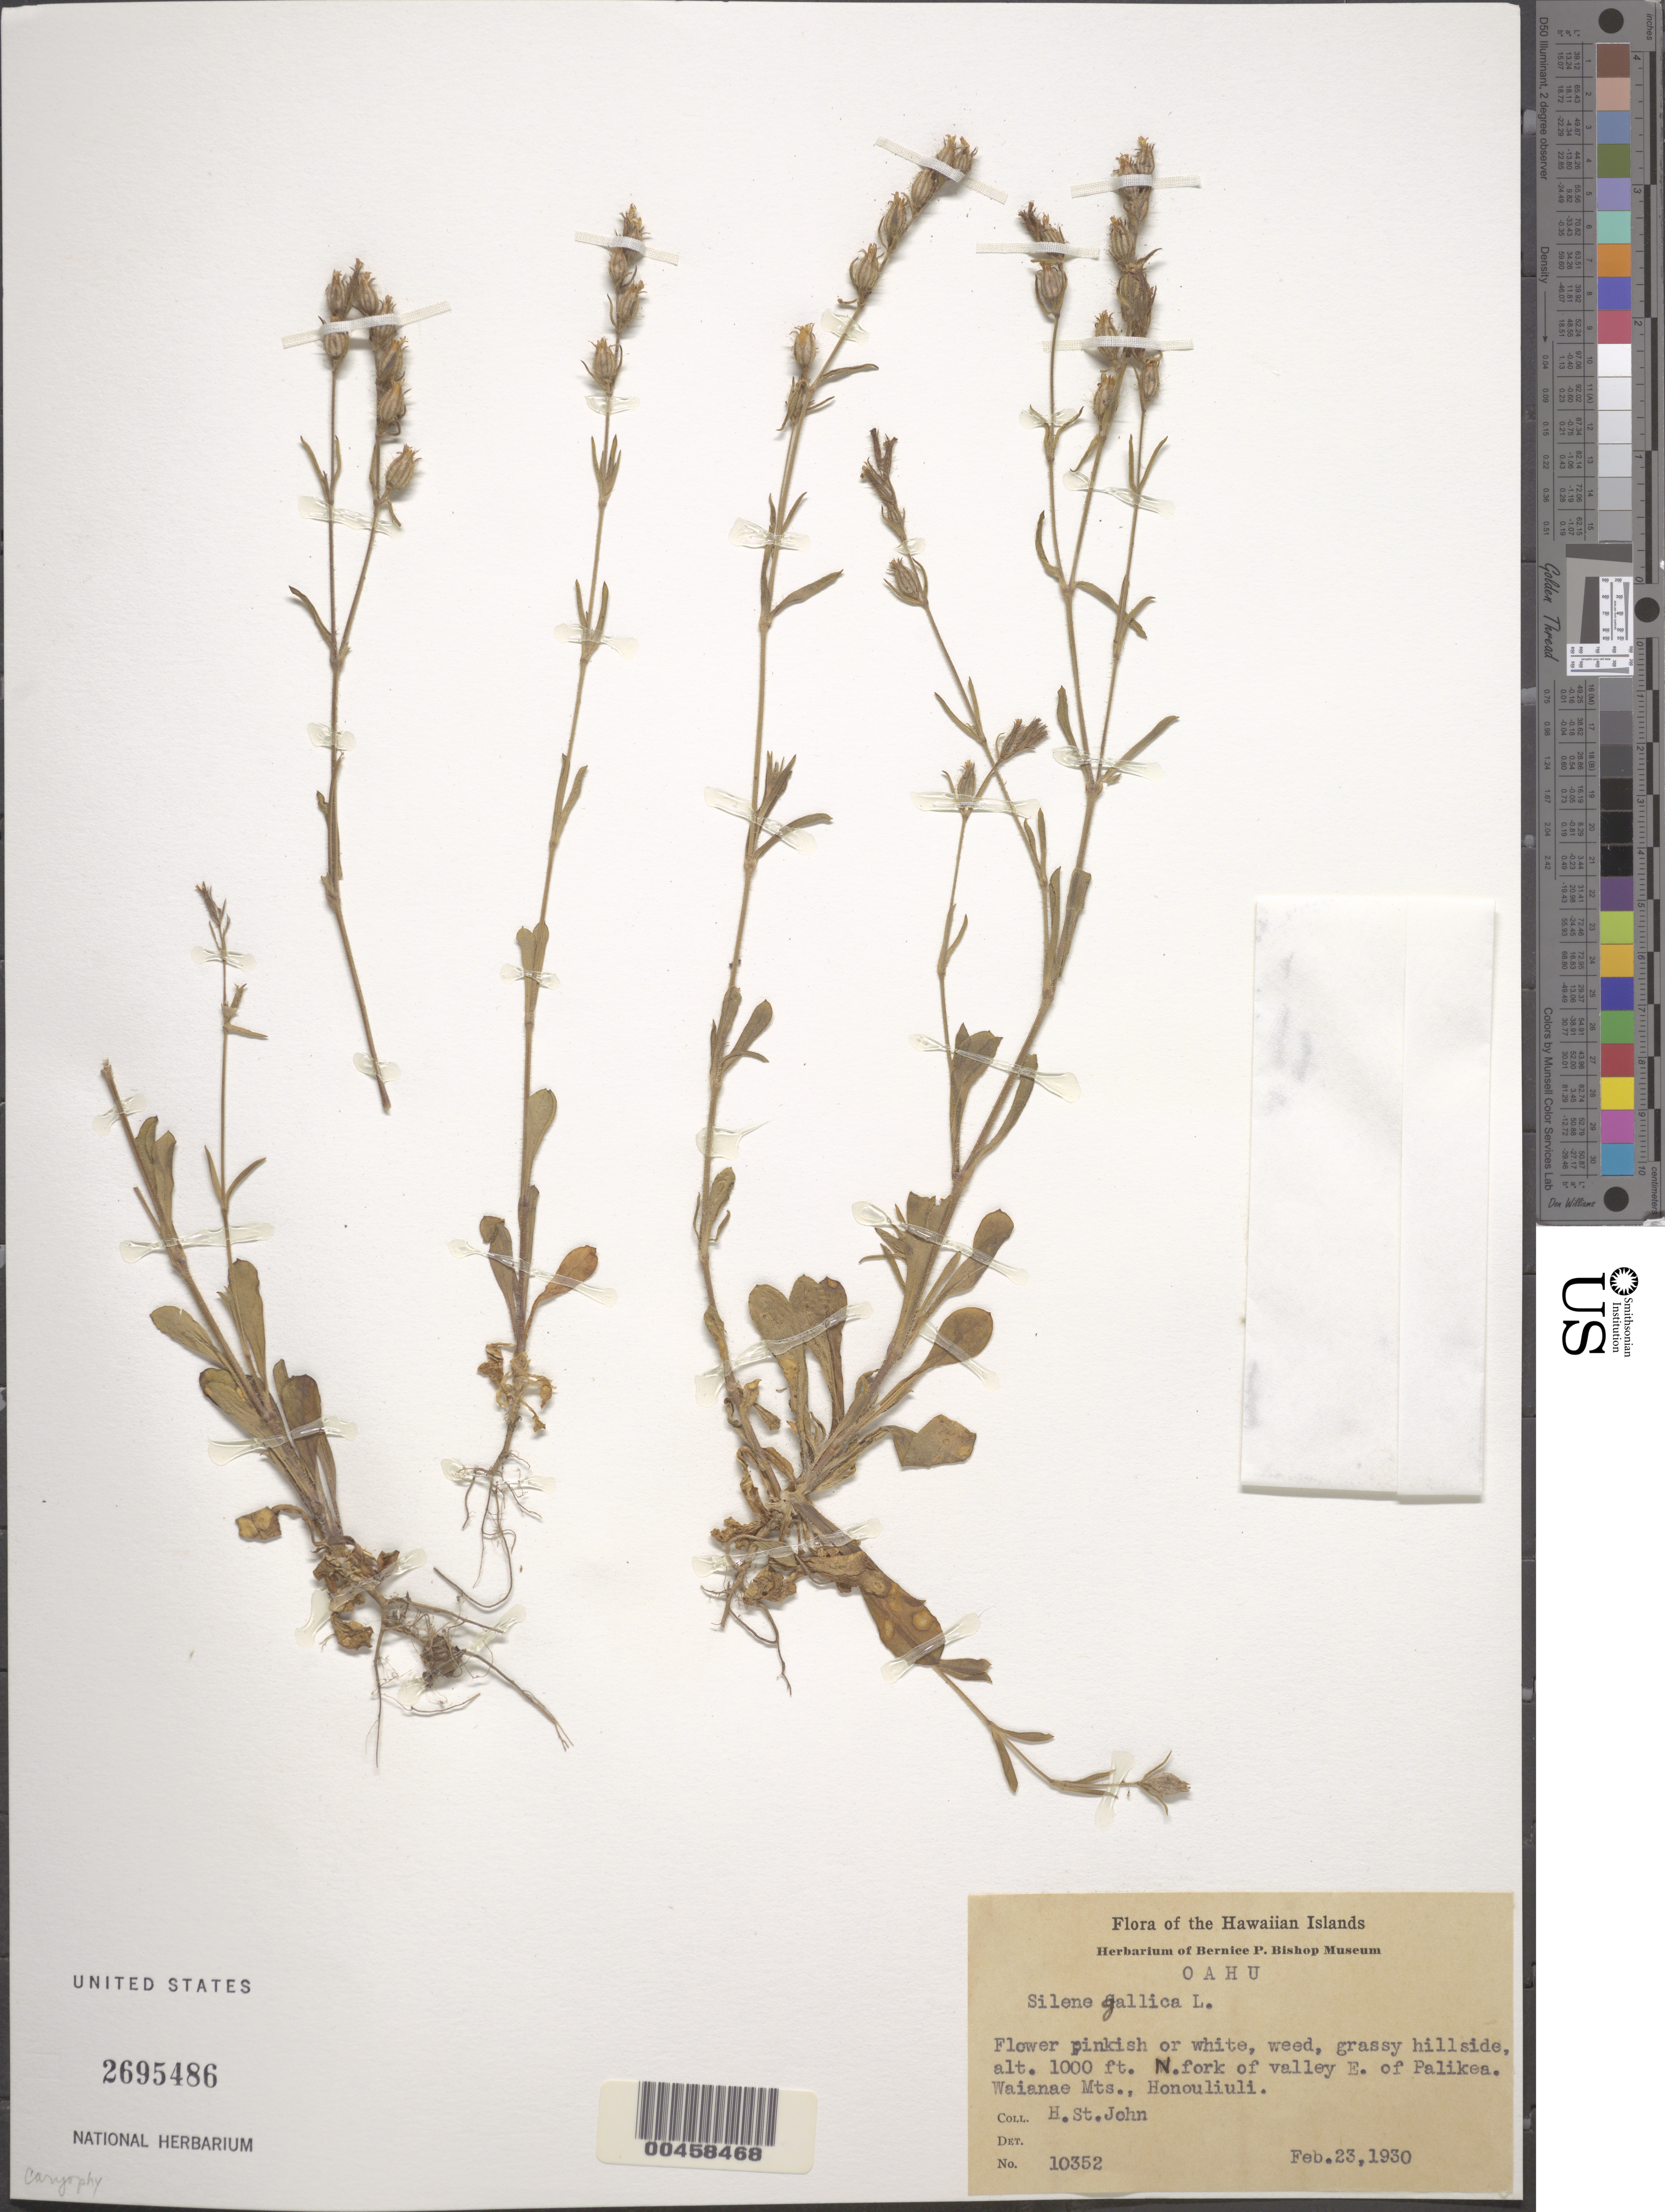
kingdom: Plantae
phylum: Tracheophyta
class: Magnoliopsida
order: Caryophyllales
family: Caryophyllaceae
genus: Silene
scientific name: Silene gallica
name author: L.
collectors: H. St. John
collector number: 10352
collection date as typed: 23 Feb 1930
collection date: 1930-02-23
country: United States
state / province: Hawaii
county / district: Honolulu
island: Oahu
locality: N. fork of valley E. of Palikea. Waianae Mts., Honouliuli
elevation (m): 305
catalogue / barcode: US 2695486